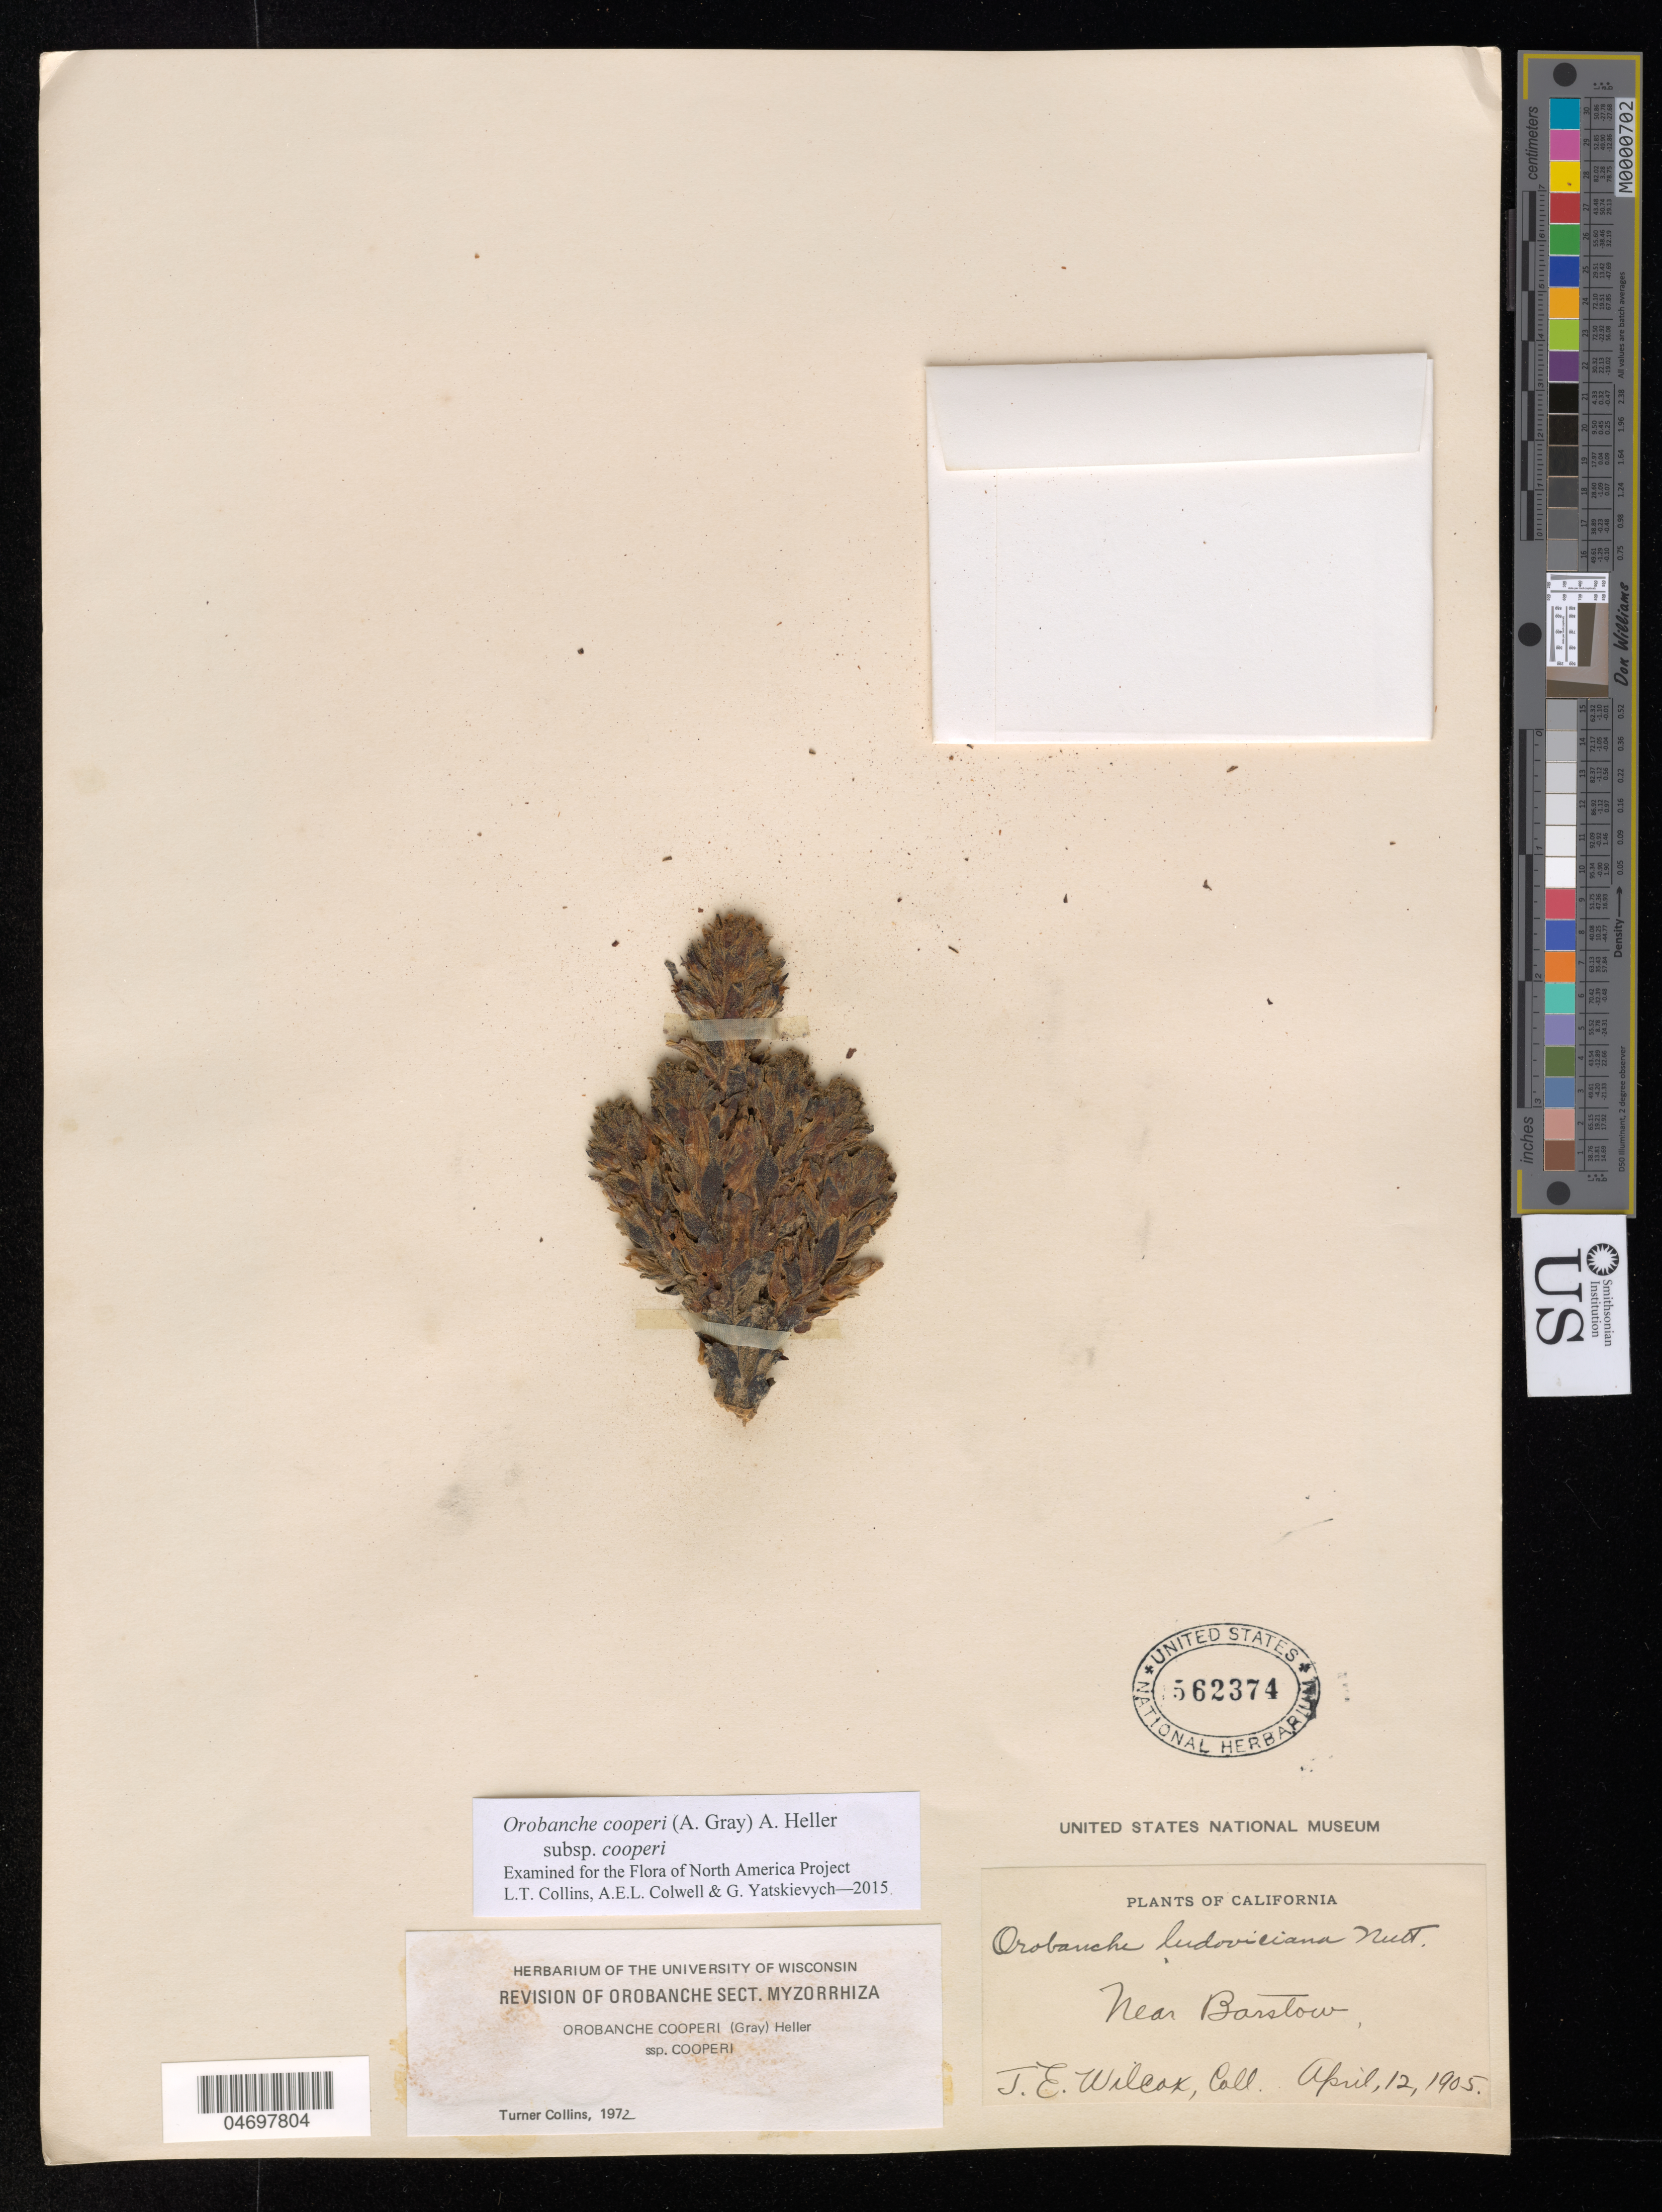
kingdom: Plantae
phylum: Tracheophyta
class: Magnoliopsida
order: Lamiales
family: Orobanchaceae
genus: Orobanche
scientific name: Orobanche cooperi subsp. cooperi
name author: (A. Gray) Heller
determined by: Collins, L. T.; Colwell, A. E.; Yatskievych, G. A.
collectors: T. E. Wilcox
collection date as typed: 12 Apr 1905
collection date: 1905-04-12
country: United States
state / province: California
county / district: San Bernardino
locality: Near Barstow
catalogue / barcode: US 562374